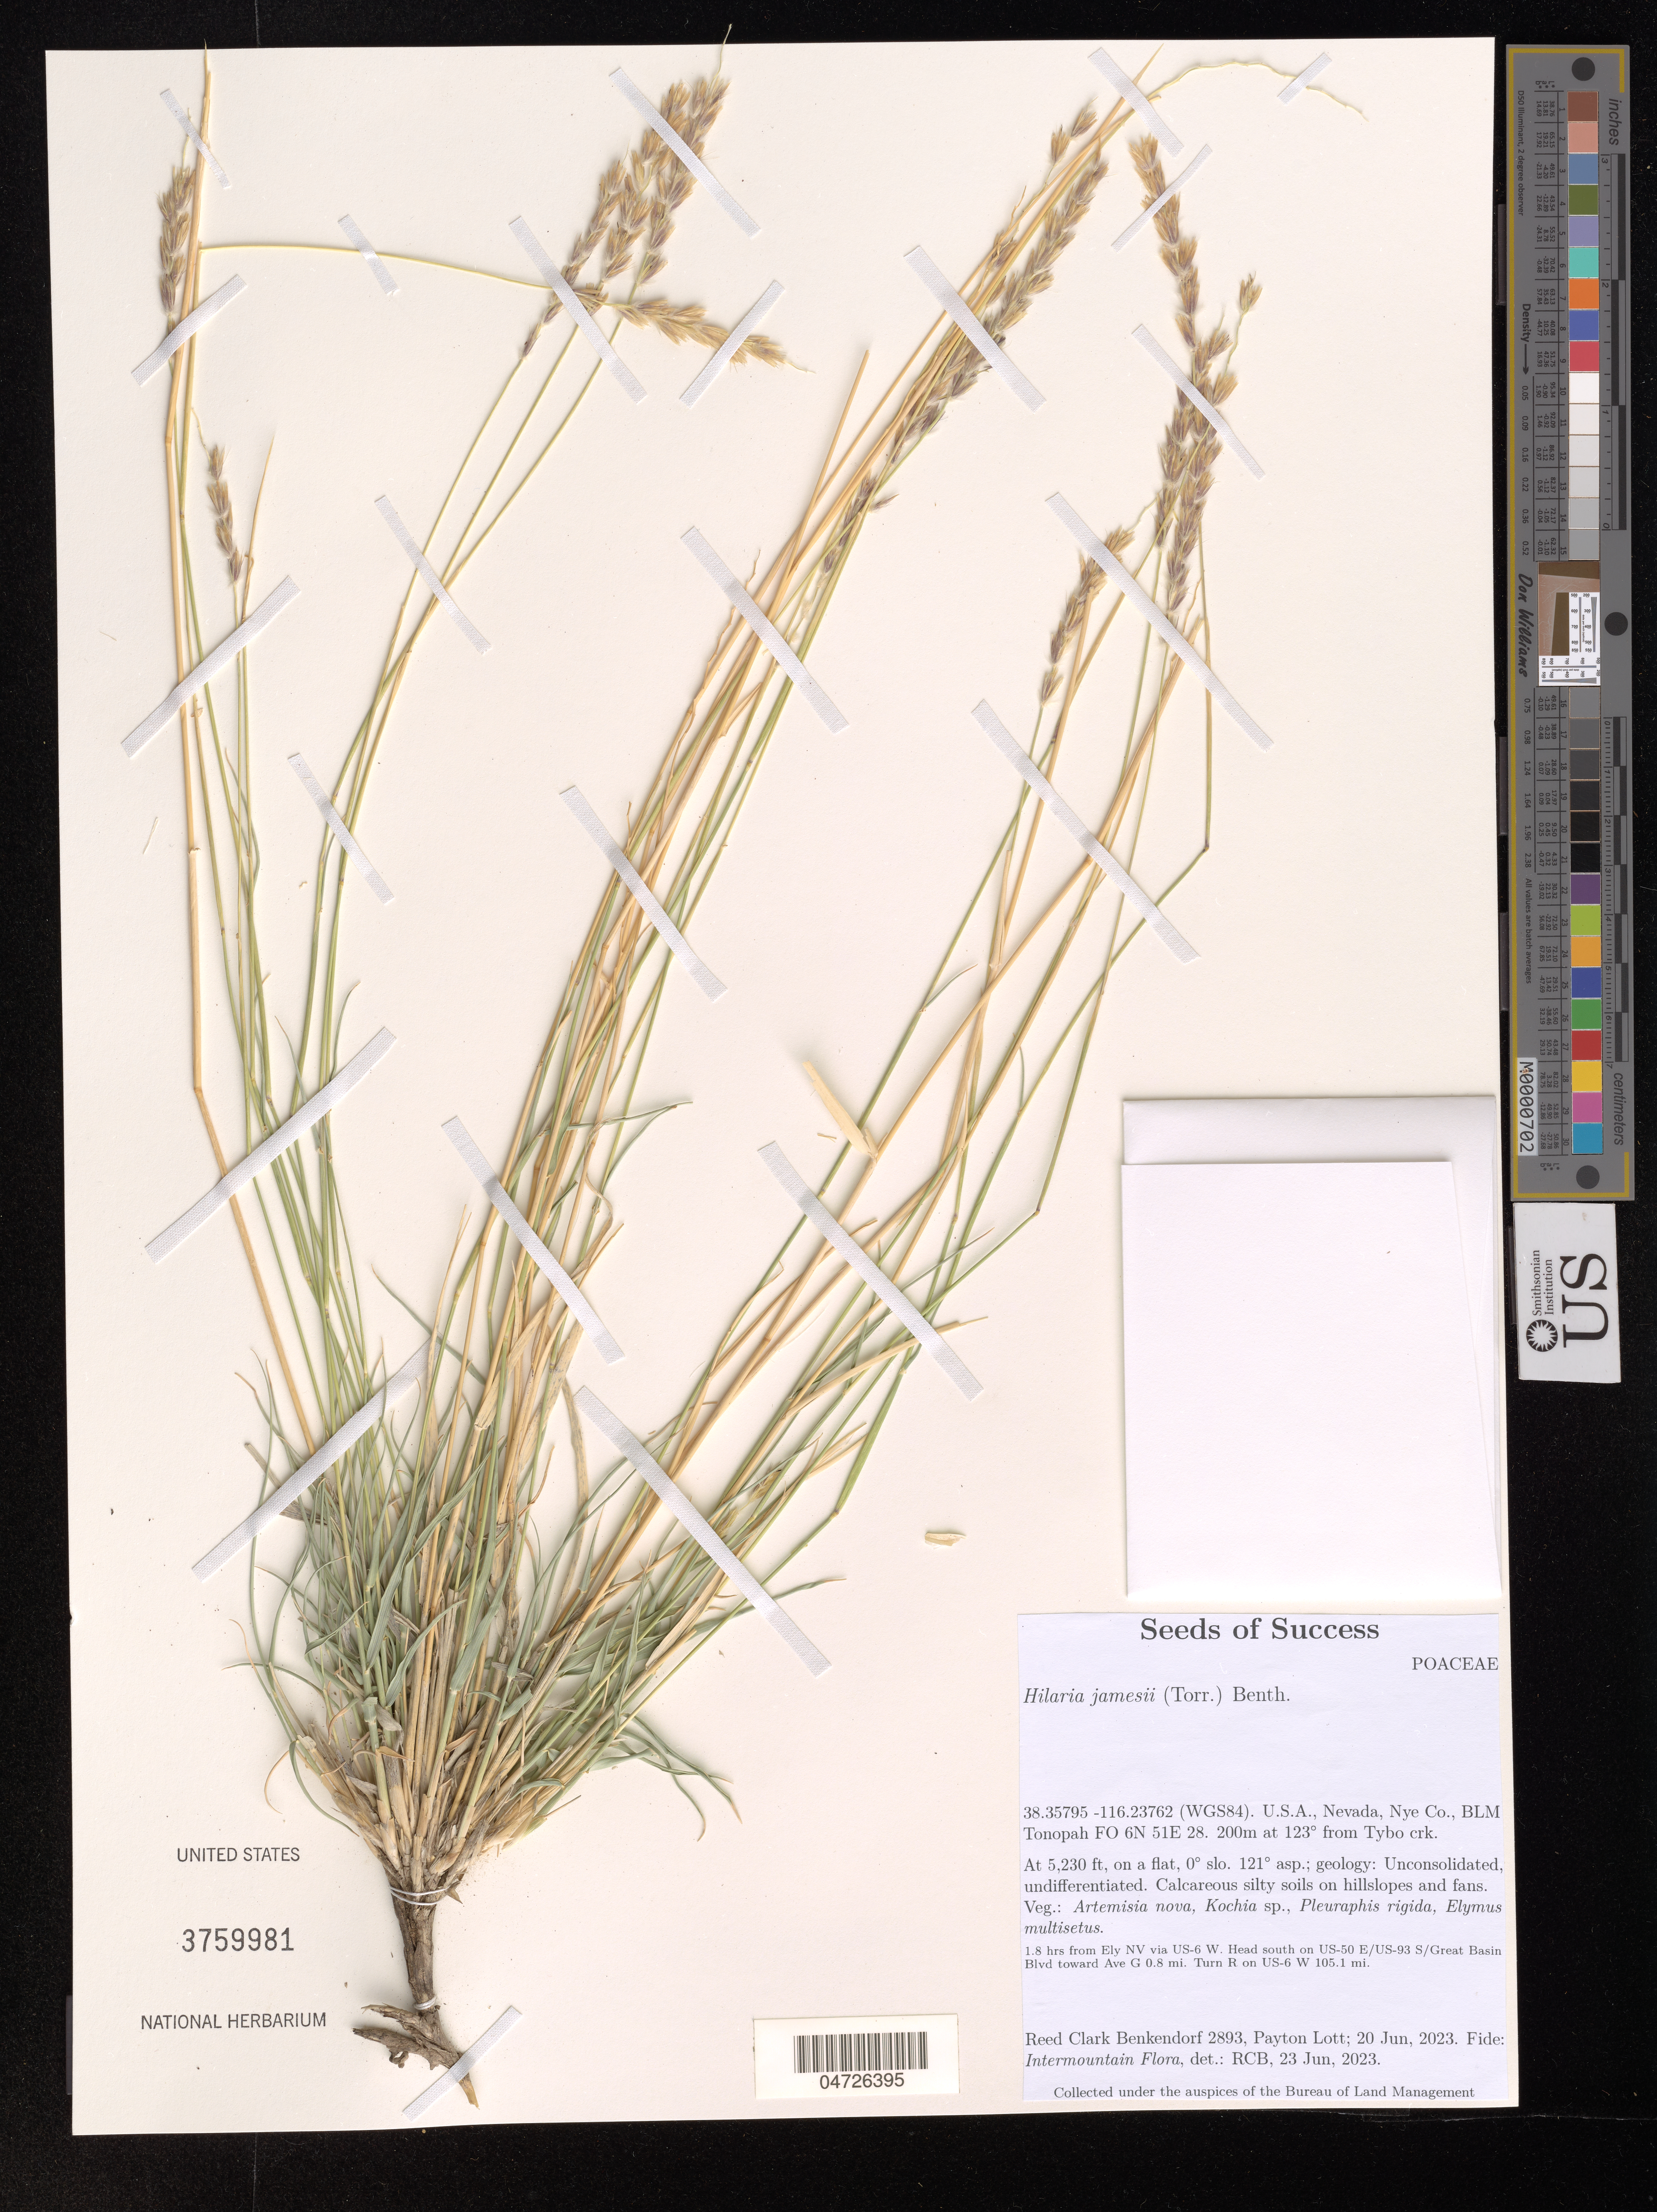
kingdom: Plantae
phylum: Tracheophyta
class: Liliopsida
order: Poales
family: Poaceae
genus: Hilaria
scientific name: Hilaria jamesii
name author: (Torr.) Benth.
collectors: R. Benkendorf & P. Lott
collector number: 2893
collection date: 2023-06-20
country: United States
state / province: Nevada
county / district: Nye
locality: (WGS84). Nye Co., BLM Tonopah FO 6N 51E 28. 200m at 123º from Tybo crk. 1.8 hrs from Ely NV via US-6 W. Head south on US-50 E/US-93 S/Great Basin Blvd toward Ave G 0.8 mi. Turn R on US-6 W 105.1 mi.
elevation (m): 1594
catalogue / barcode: US 3759981